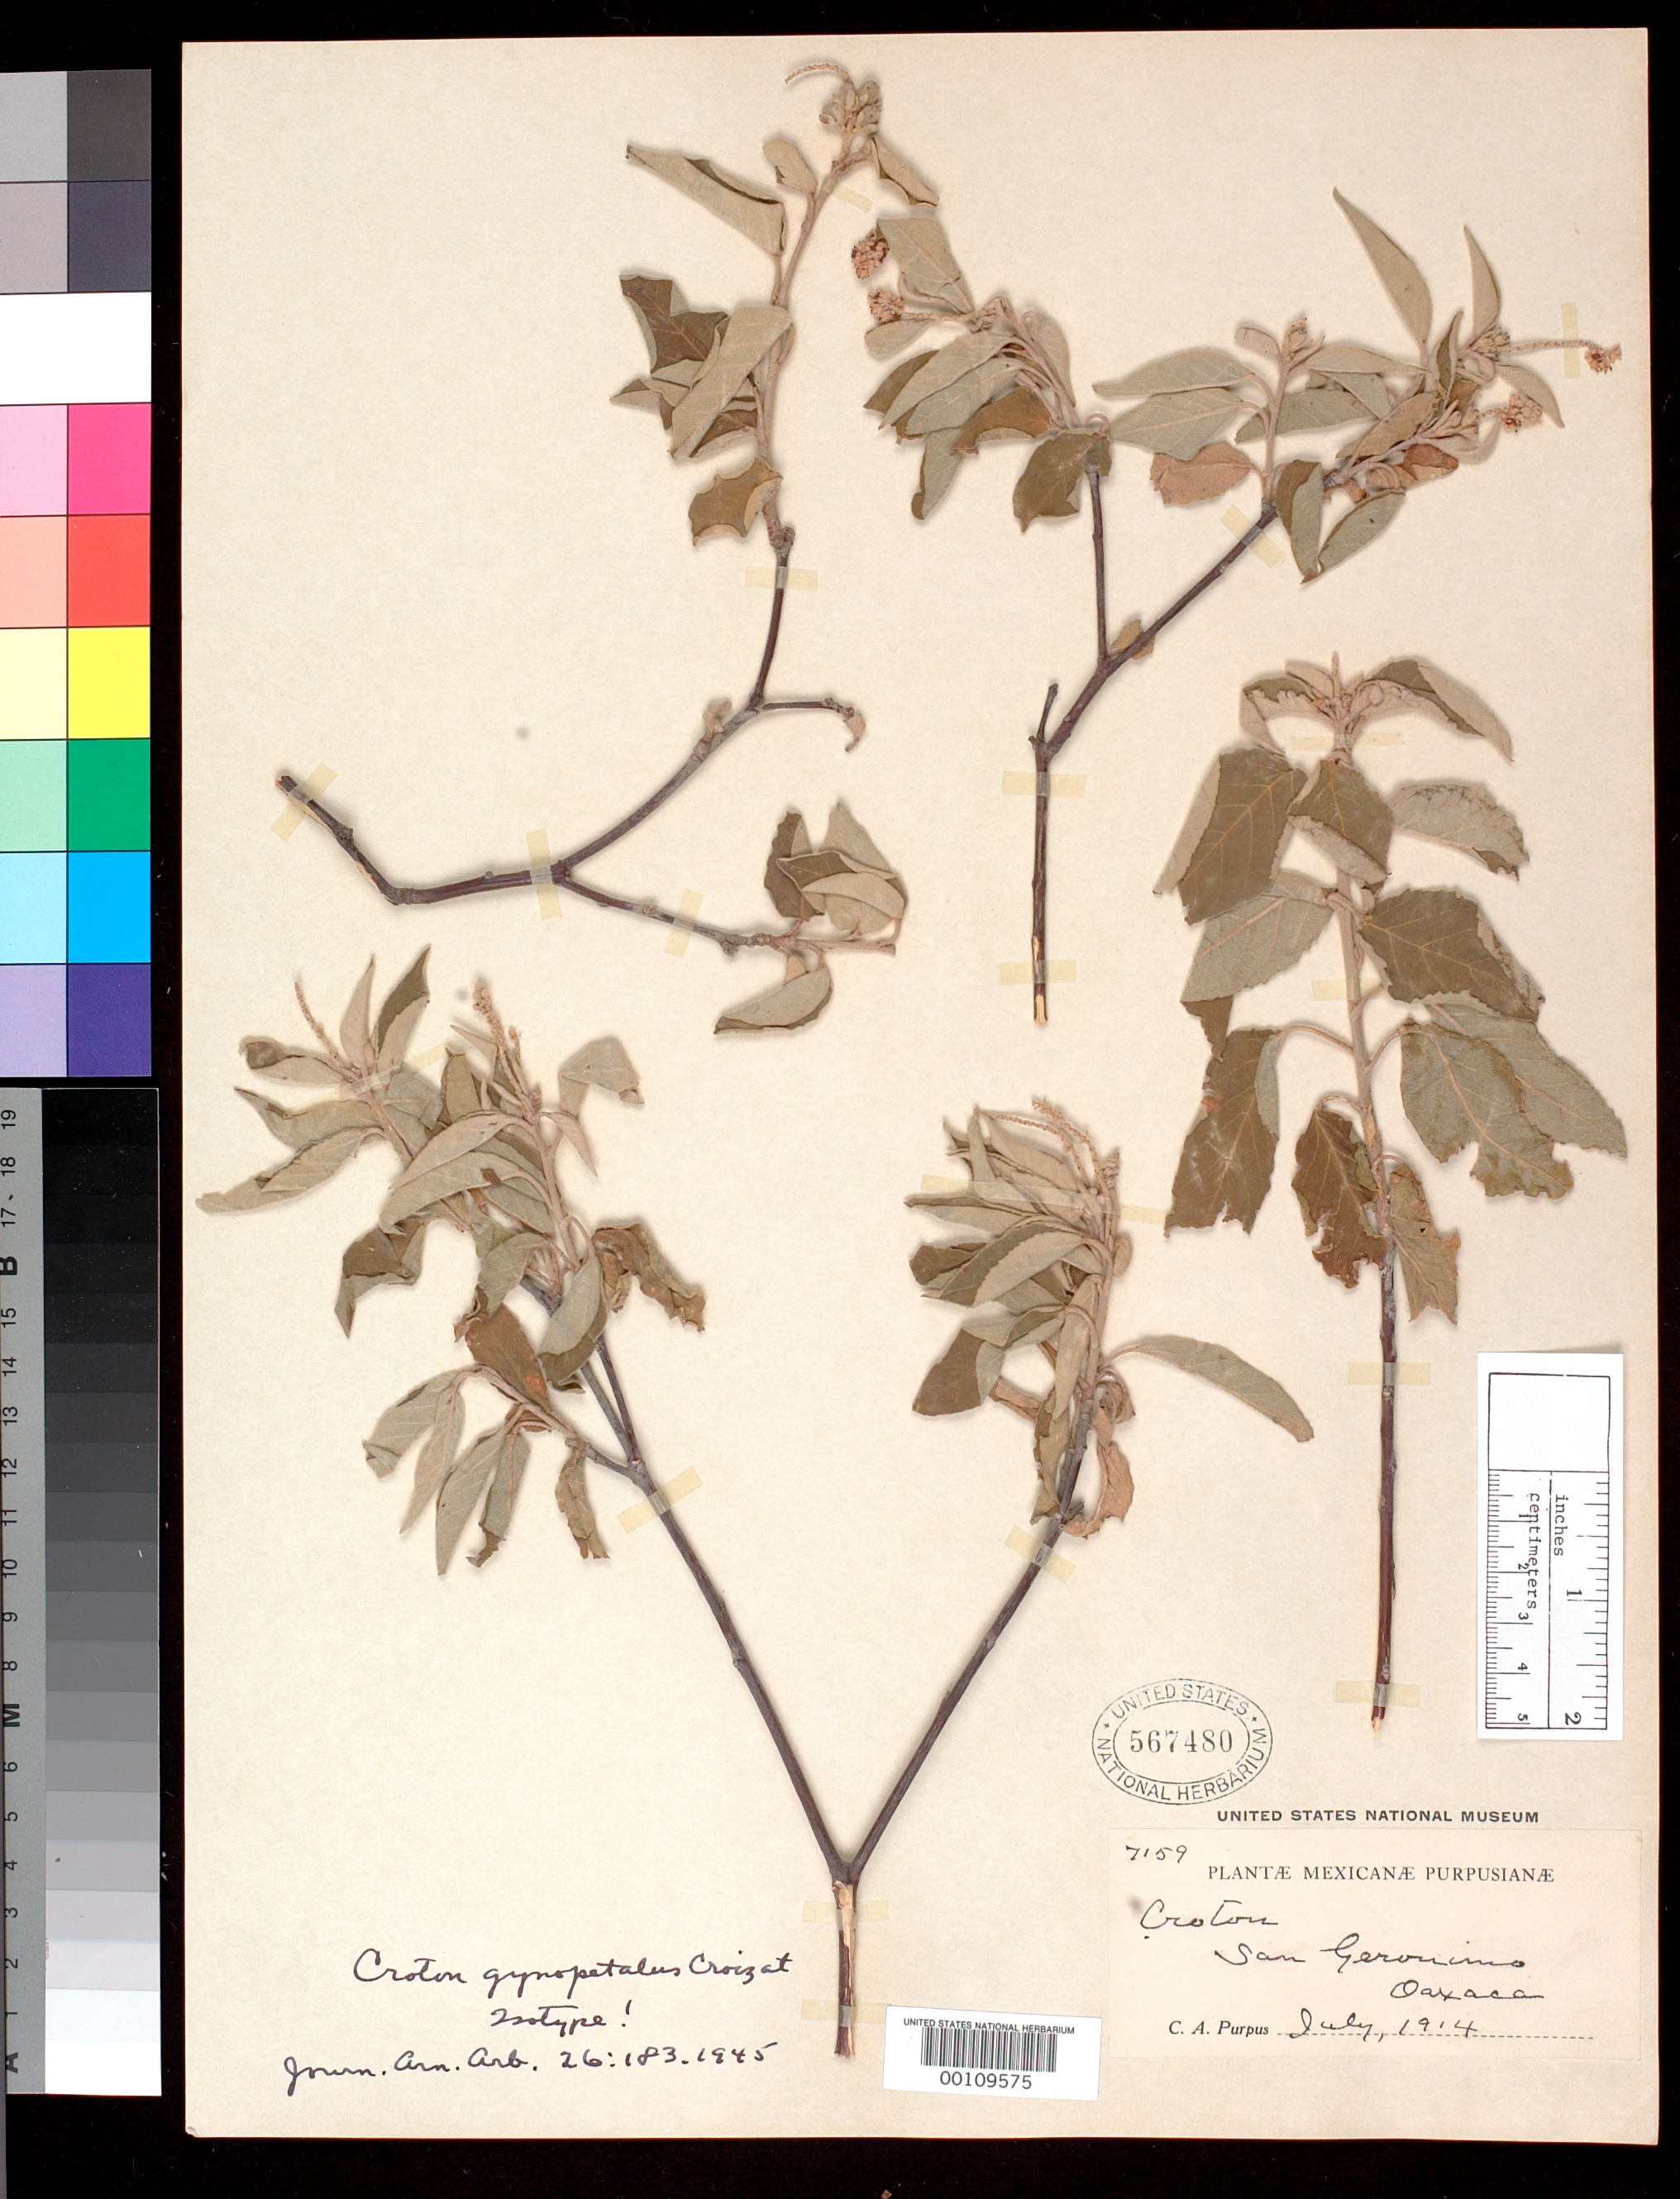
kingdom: Plantae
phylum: Tracheophyta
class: Magnoliopsida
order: Malpighiales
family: Euphorbiaceae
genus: Croton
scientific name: Croton gynopetalus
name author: Croizat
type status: Isotype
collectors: C. A. Purpus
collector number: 7159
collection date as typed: Jul 1914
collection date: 1914-07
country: Mexico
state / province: Oaxaca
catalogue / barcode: US 567480